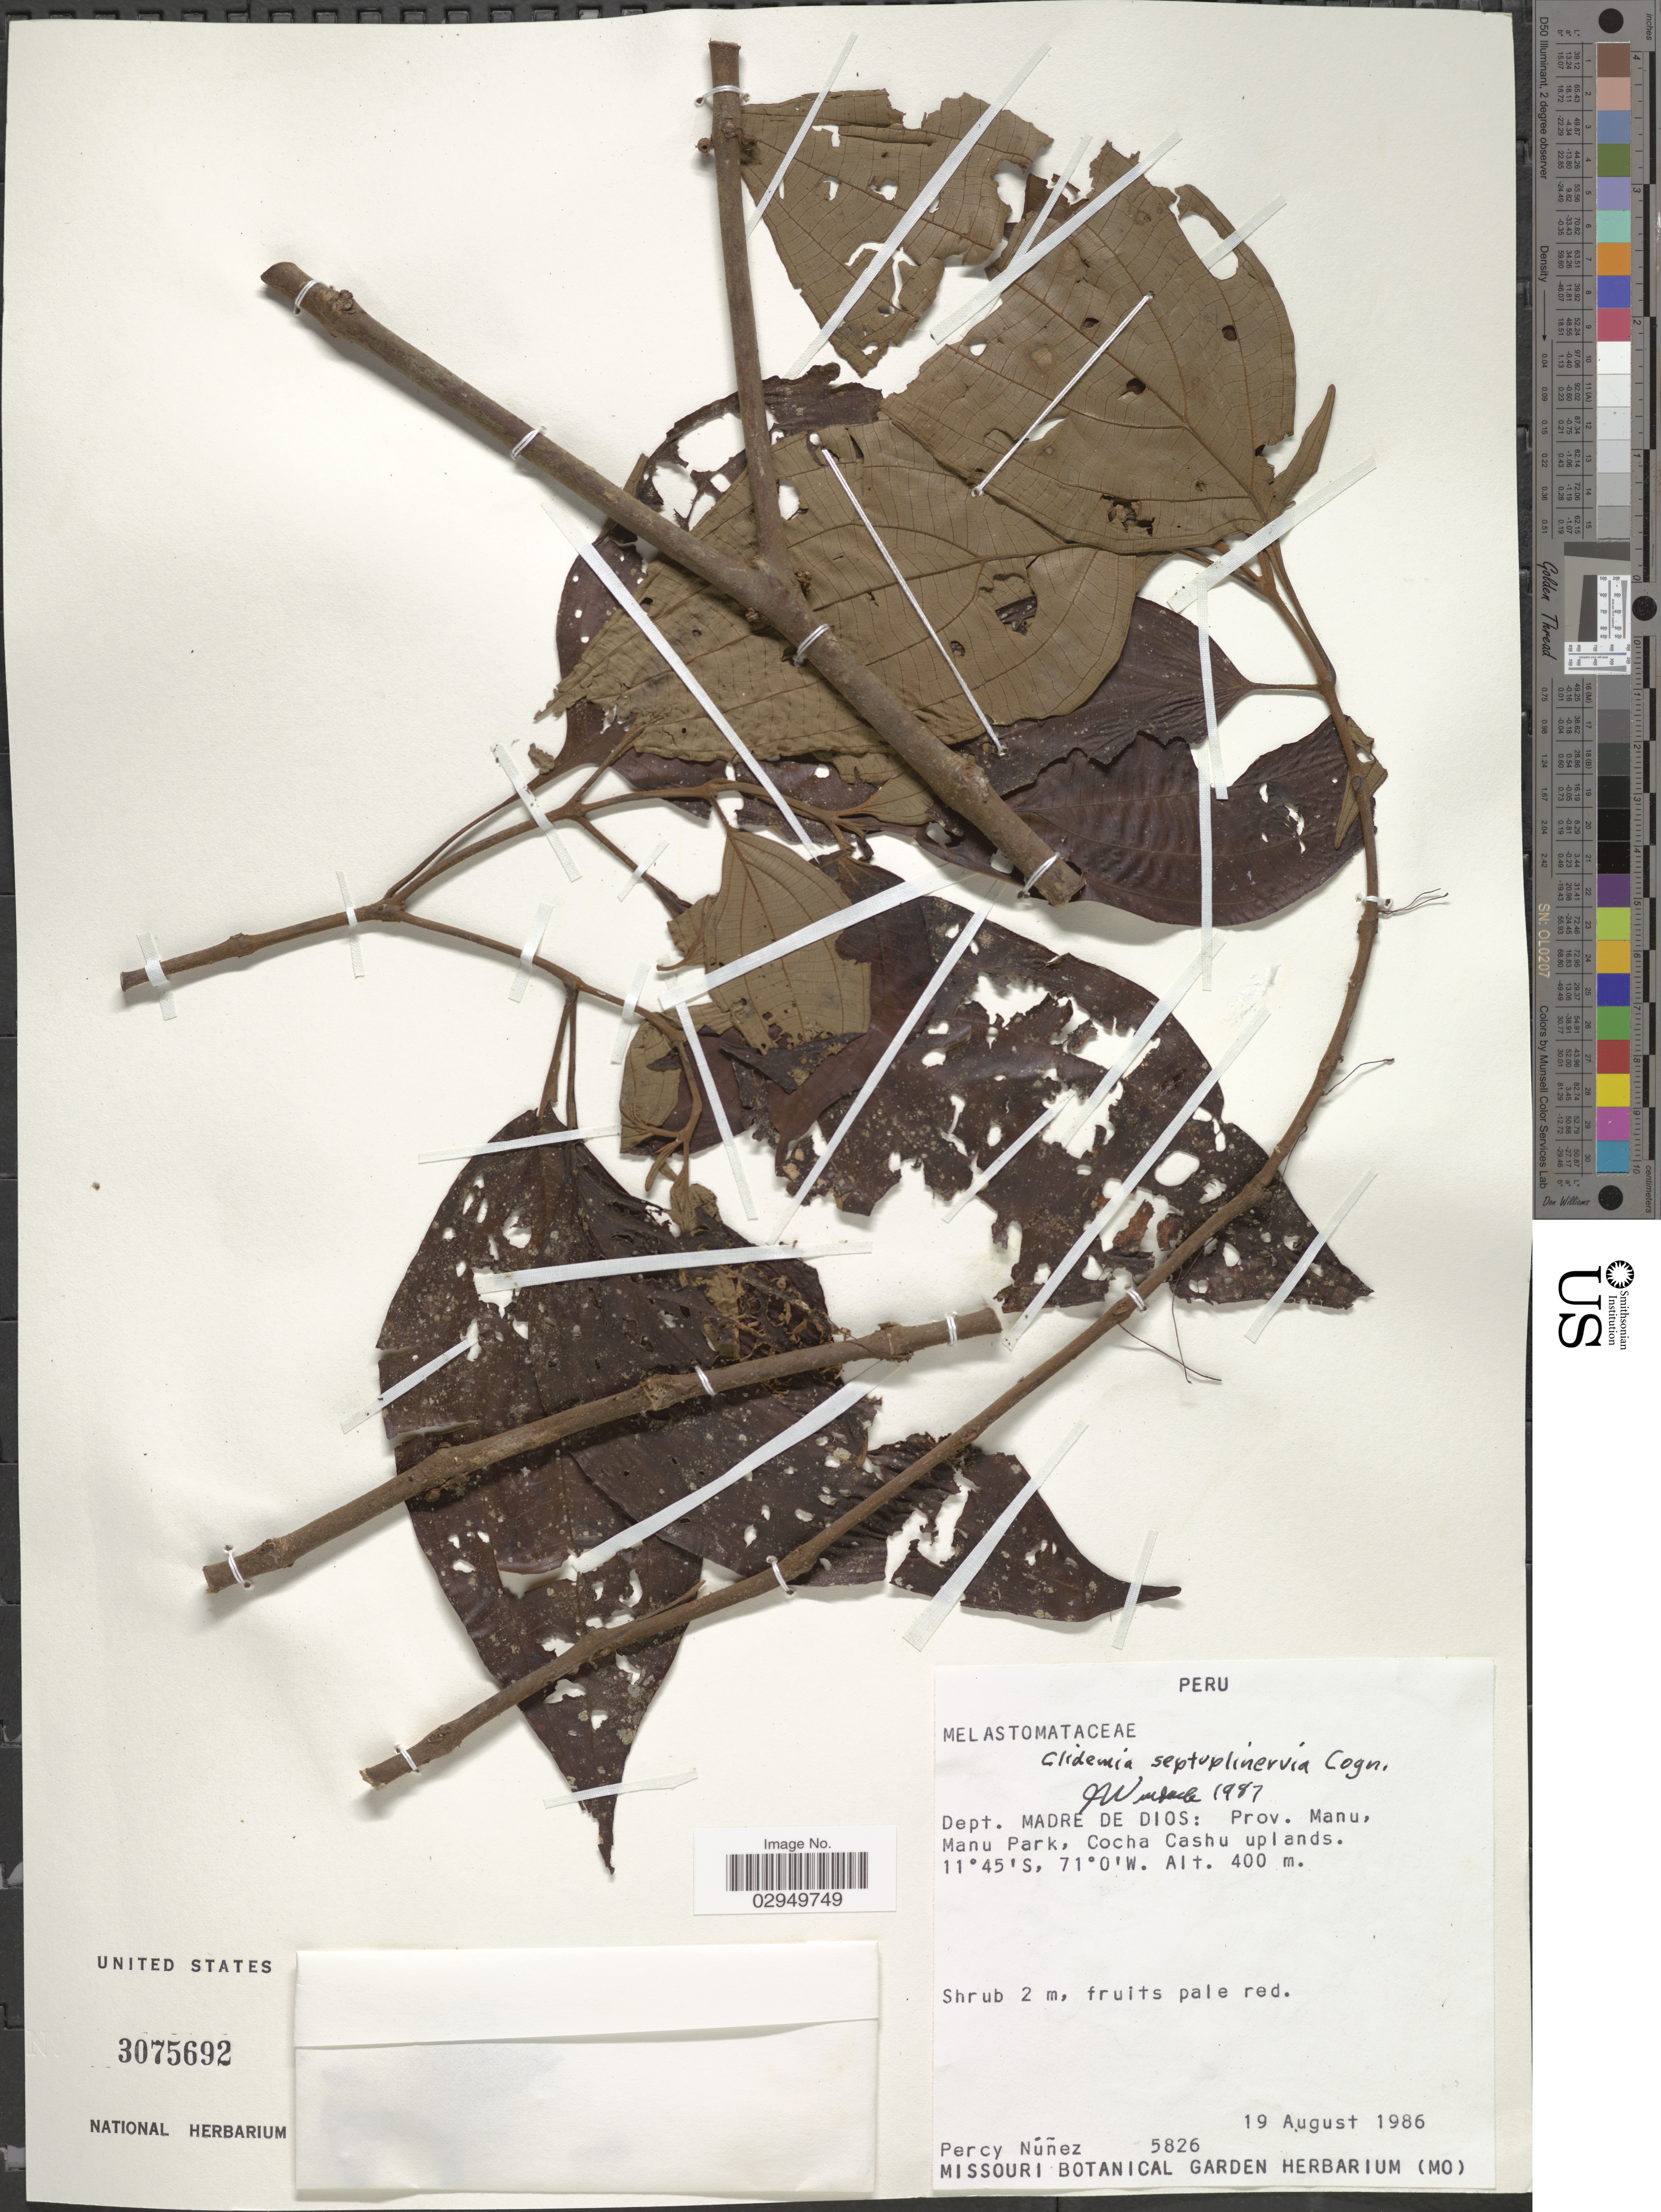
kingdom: Plantae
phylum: Tracheophyta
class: Magnoliopsida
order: Myrtales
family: Melastomataceae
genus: Clidemia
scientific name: Clidemia septuplinervia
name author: Cogn.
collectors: P. Nuñez V.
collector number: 5826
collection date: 1986-08-19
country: Peru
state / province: Madre de Dios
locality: Dept. Madre de Dios: Prov. Manu, Manu Park, Cocha Cashu uplands.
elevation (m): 400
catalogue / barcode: US 3075692